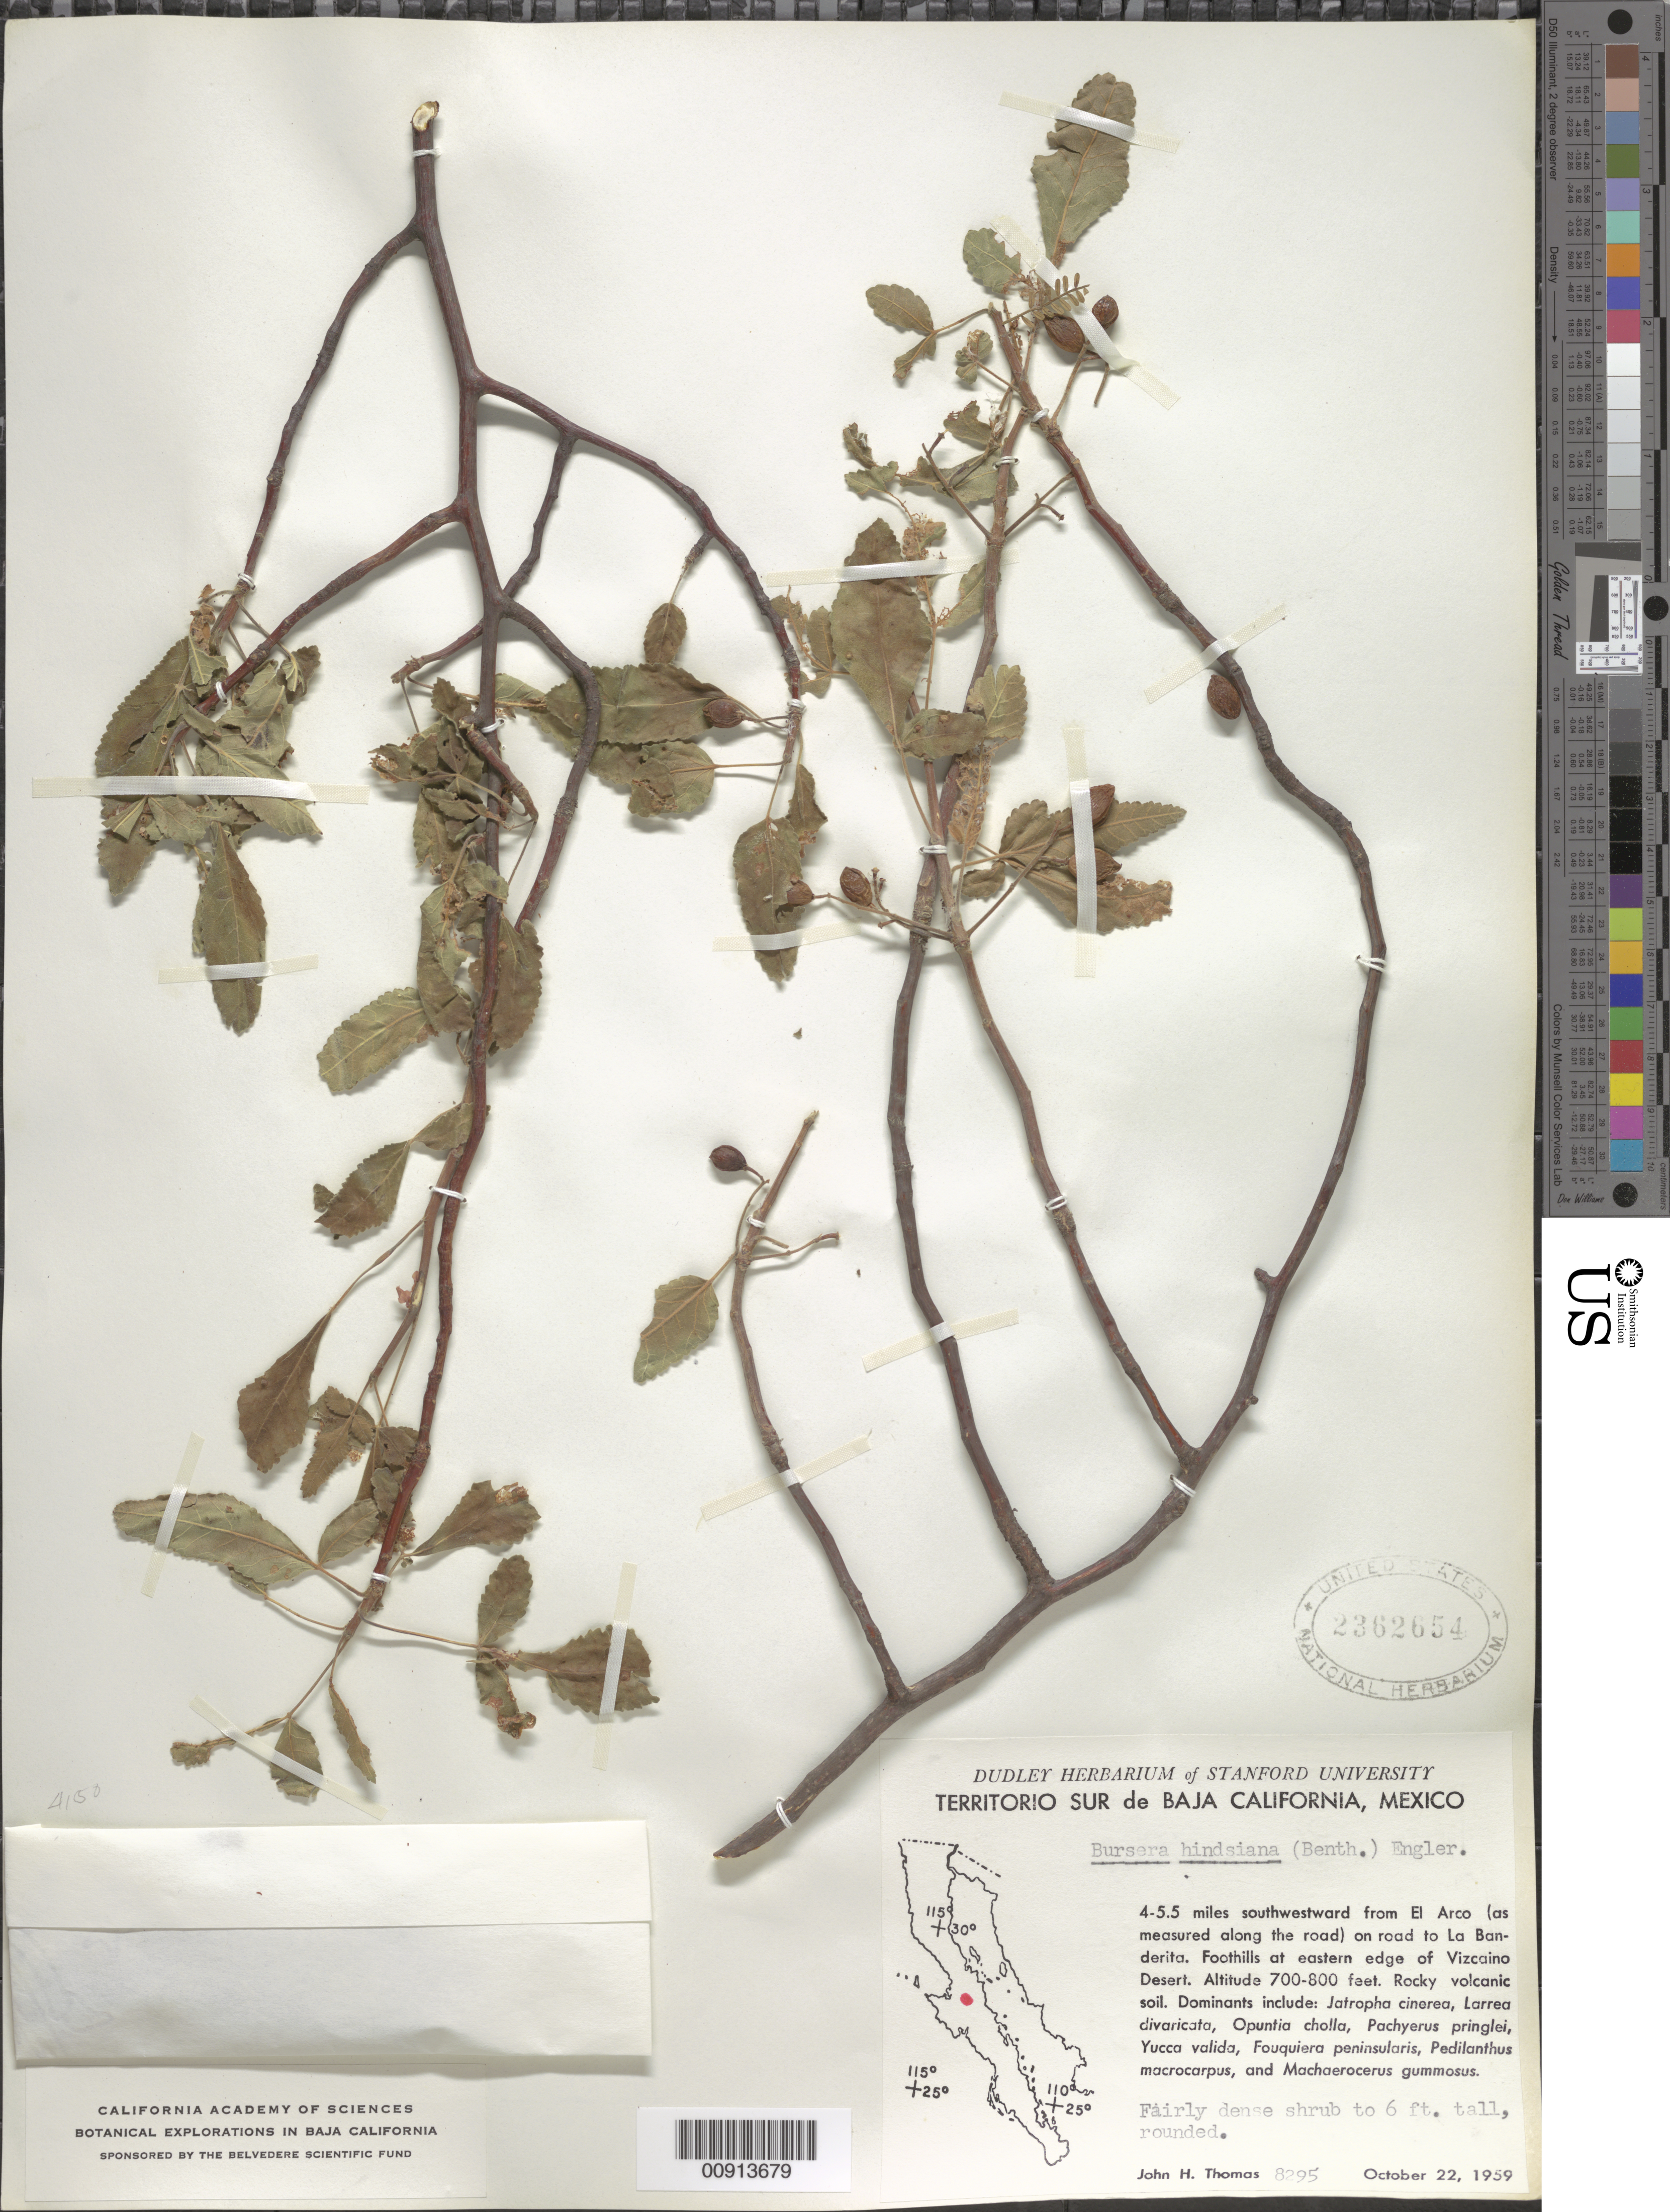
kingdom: Plantae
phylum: Tracheophyta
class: Magnoliopsida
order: Sapindales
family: Burseraceae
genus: Bursera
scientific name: Bursera hindsiana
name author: (Benth.) Engl.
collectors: J. H. Thomas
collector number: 8295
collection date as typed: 22 Oct 1959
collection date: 1959-10-22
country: Mexico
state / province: Baja California Sur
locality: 4 - 5.5 miles southwestward from El Arco (as measured along the road) on road to La Banderita. Foothills at eastern edge of Vizcaino Desert. Territorio Sur de Baja California.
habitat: Rocky volcanic soil. Dominants include: Jatropha cinerea, Larrea divaricata, Opuntia cholla, Pachyerus pringlei, Yucca valida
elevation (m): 213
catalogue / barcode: US 2362654